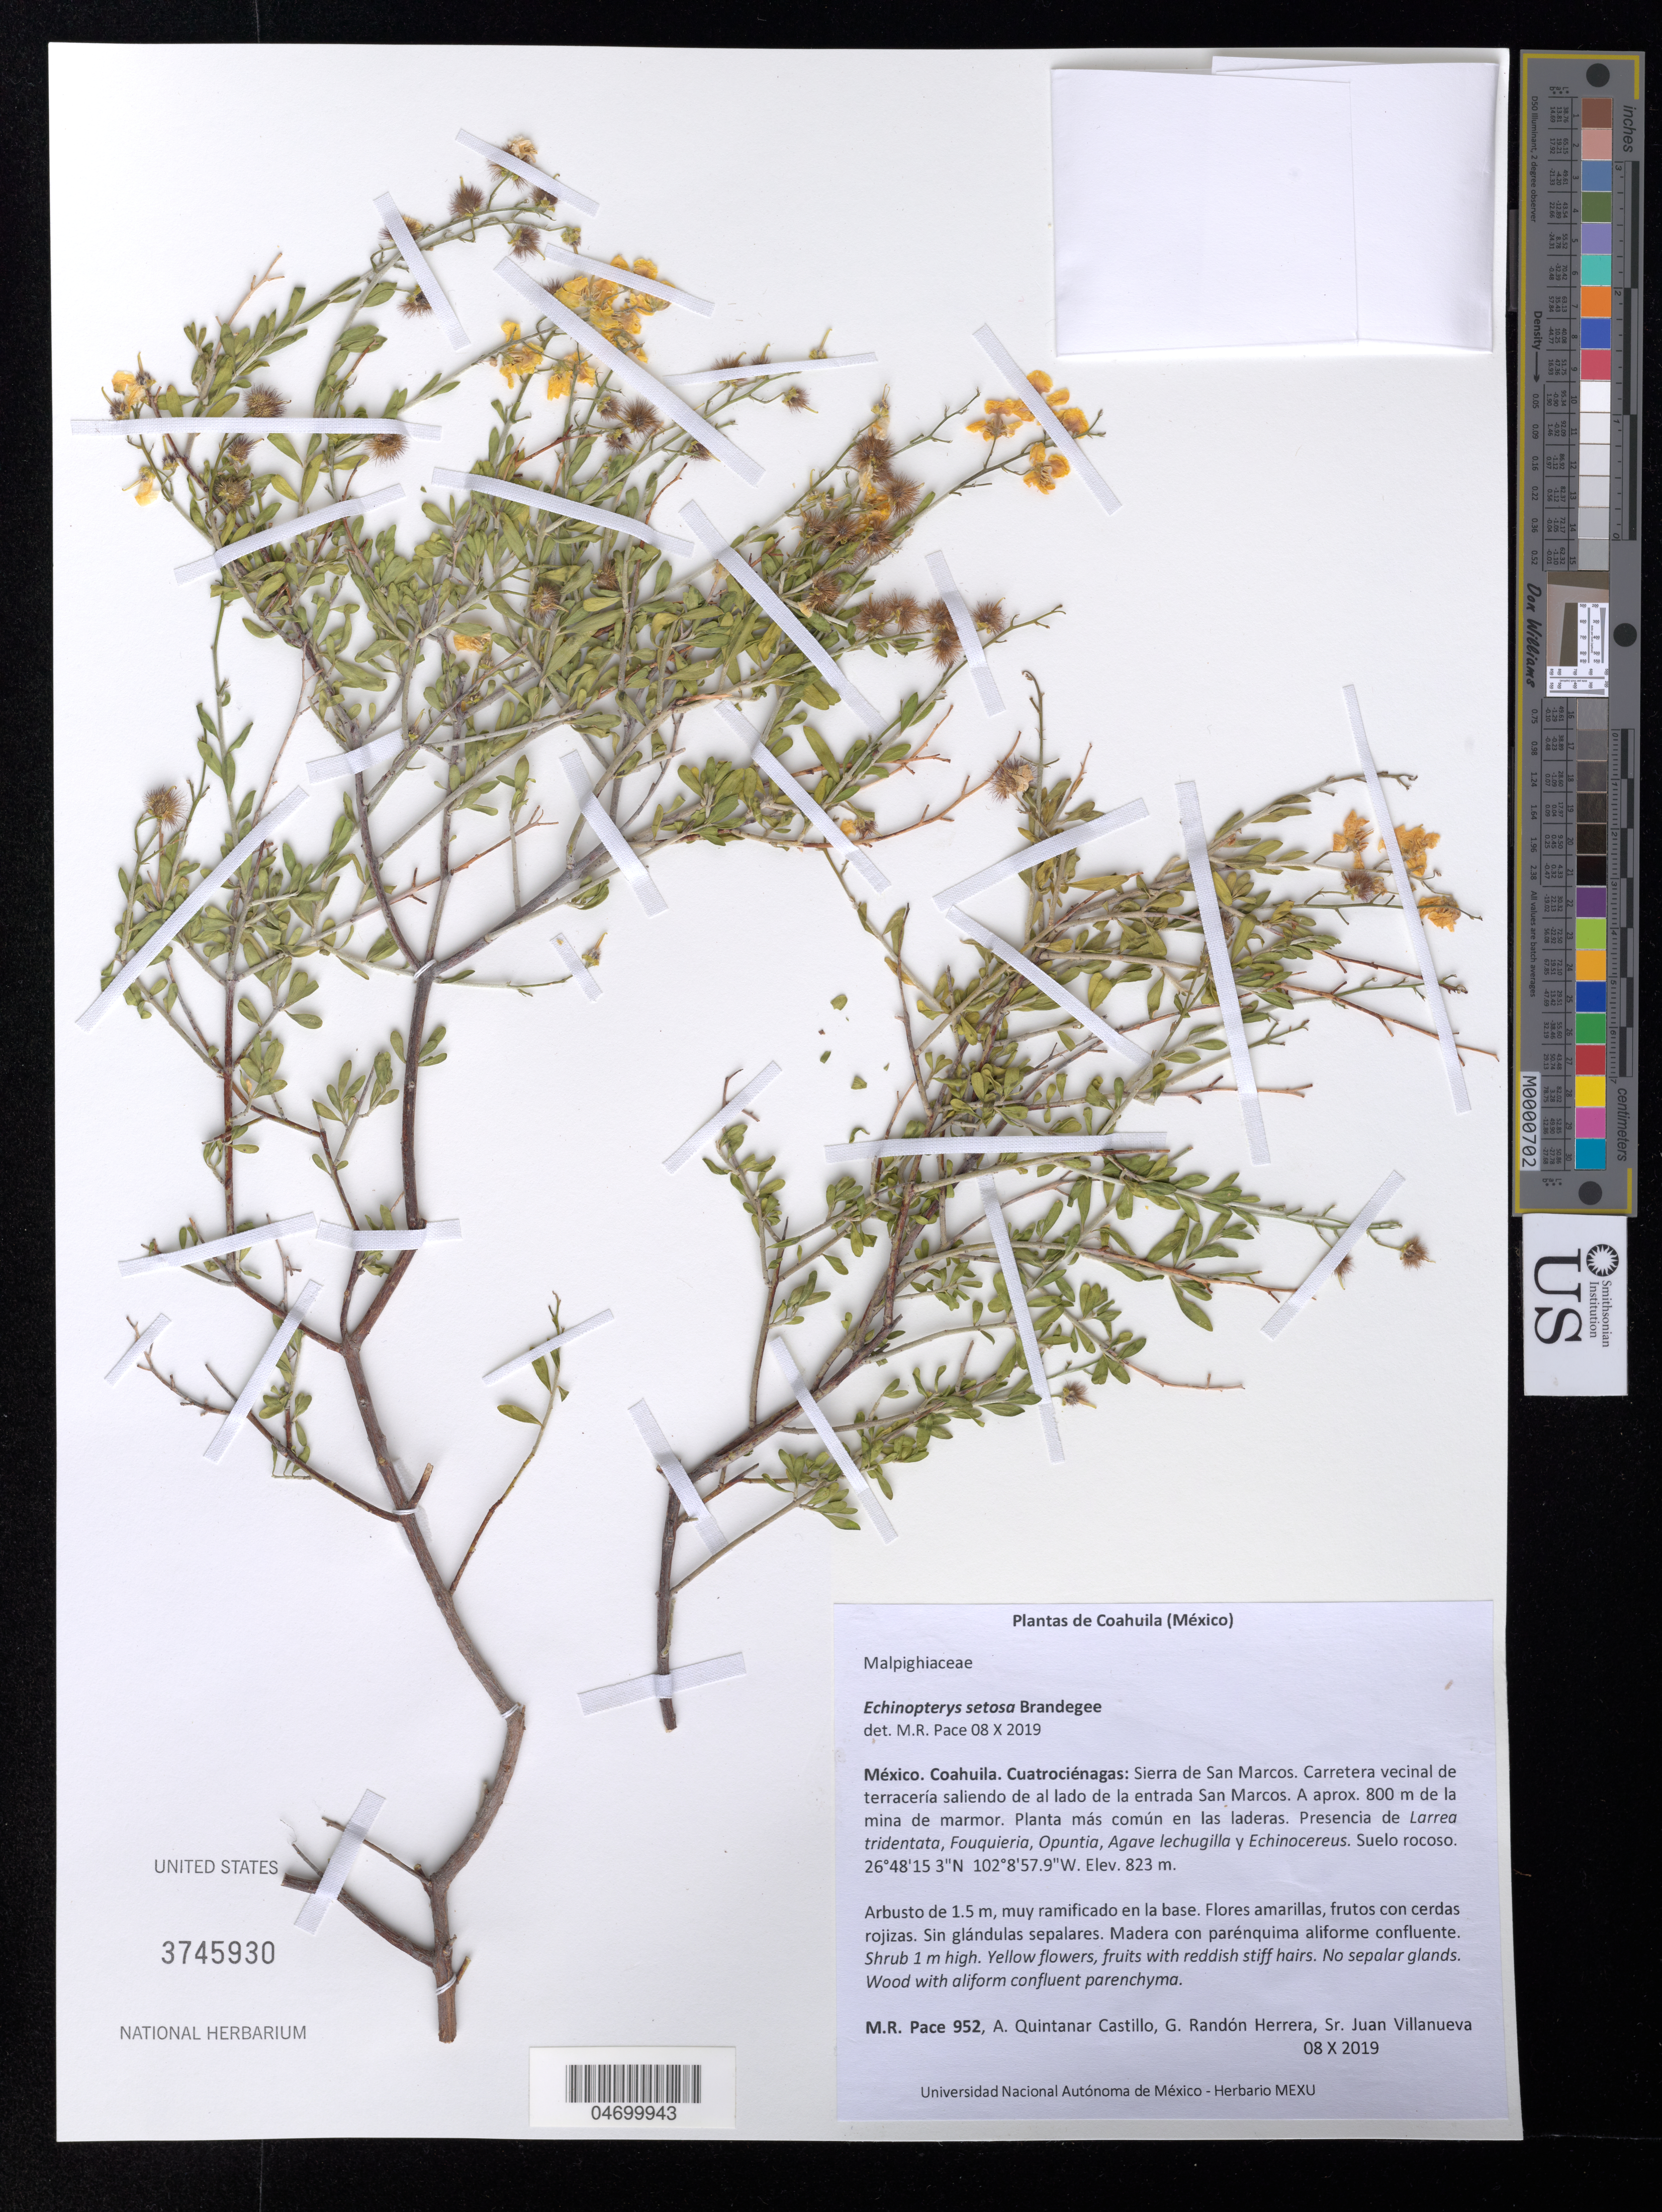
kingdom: Plantae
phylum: Tracheophyta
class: Magnoliopsida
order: Malpighiales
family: Malpighiaceae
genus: Echinopterys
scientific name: Echinopterys setosa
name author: Brandegee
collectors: M. Pace, A. Quintanar Castillo, G. Randón Herrera & J. Villanueva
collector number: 952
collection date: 2019-10-08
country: Mexico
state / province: Coahuila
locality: Cuatrociénagas: Sierra de San Marcos. Carretera vecinal de terracería saliendo de al lado de la entrada San Marcos. A aprox. 800 m de la mina de marmor.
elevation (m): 823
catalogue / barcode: US 3745930